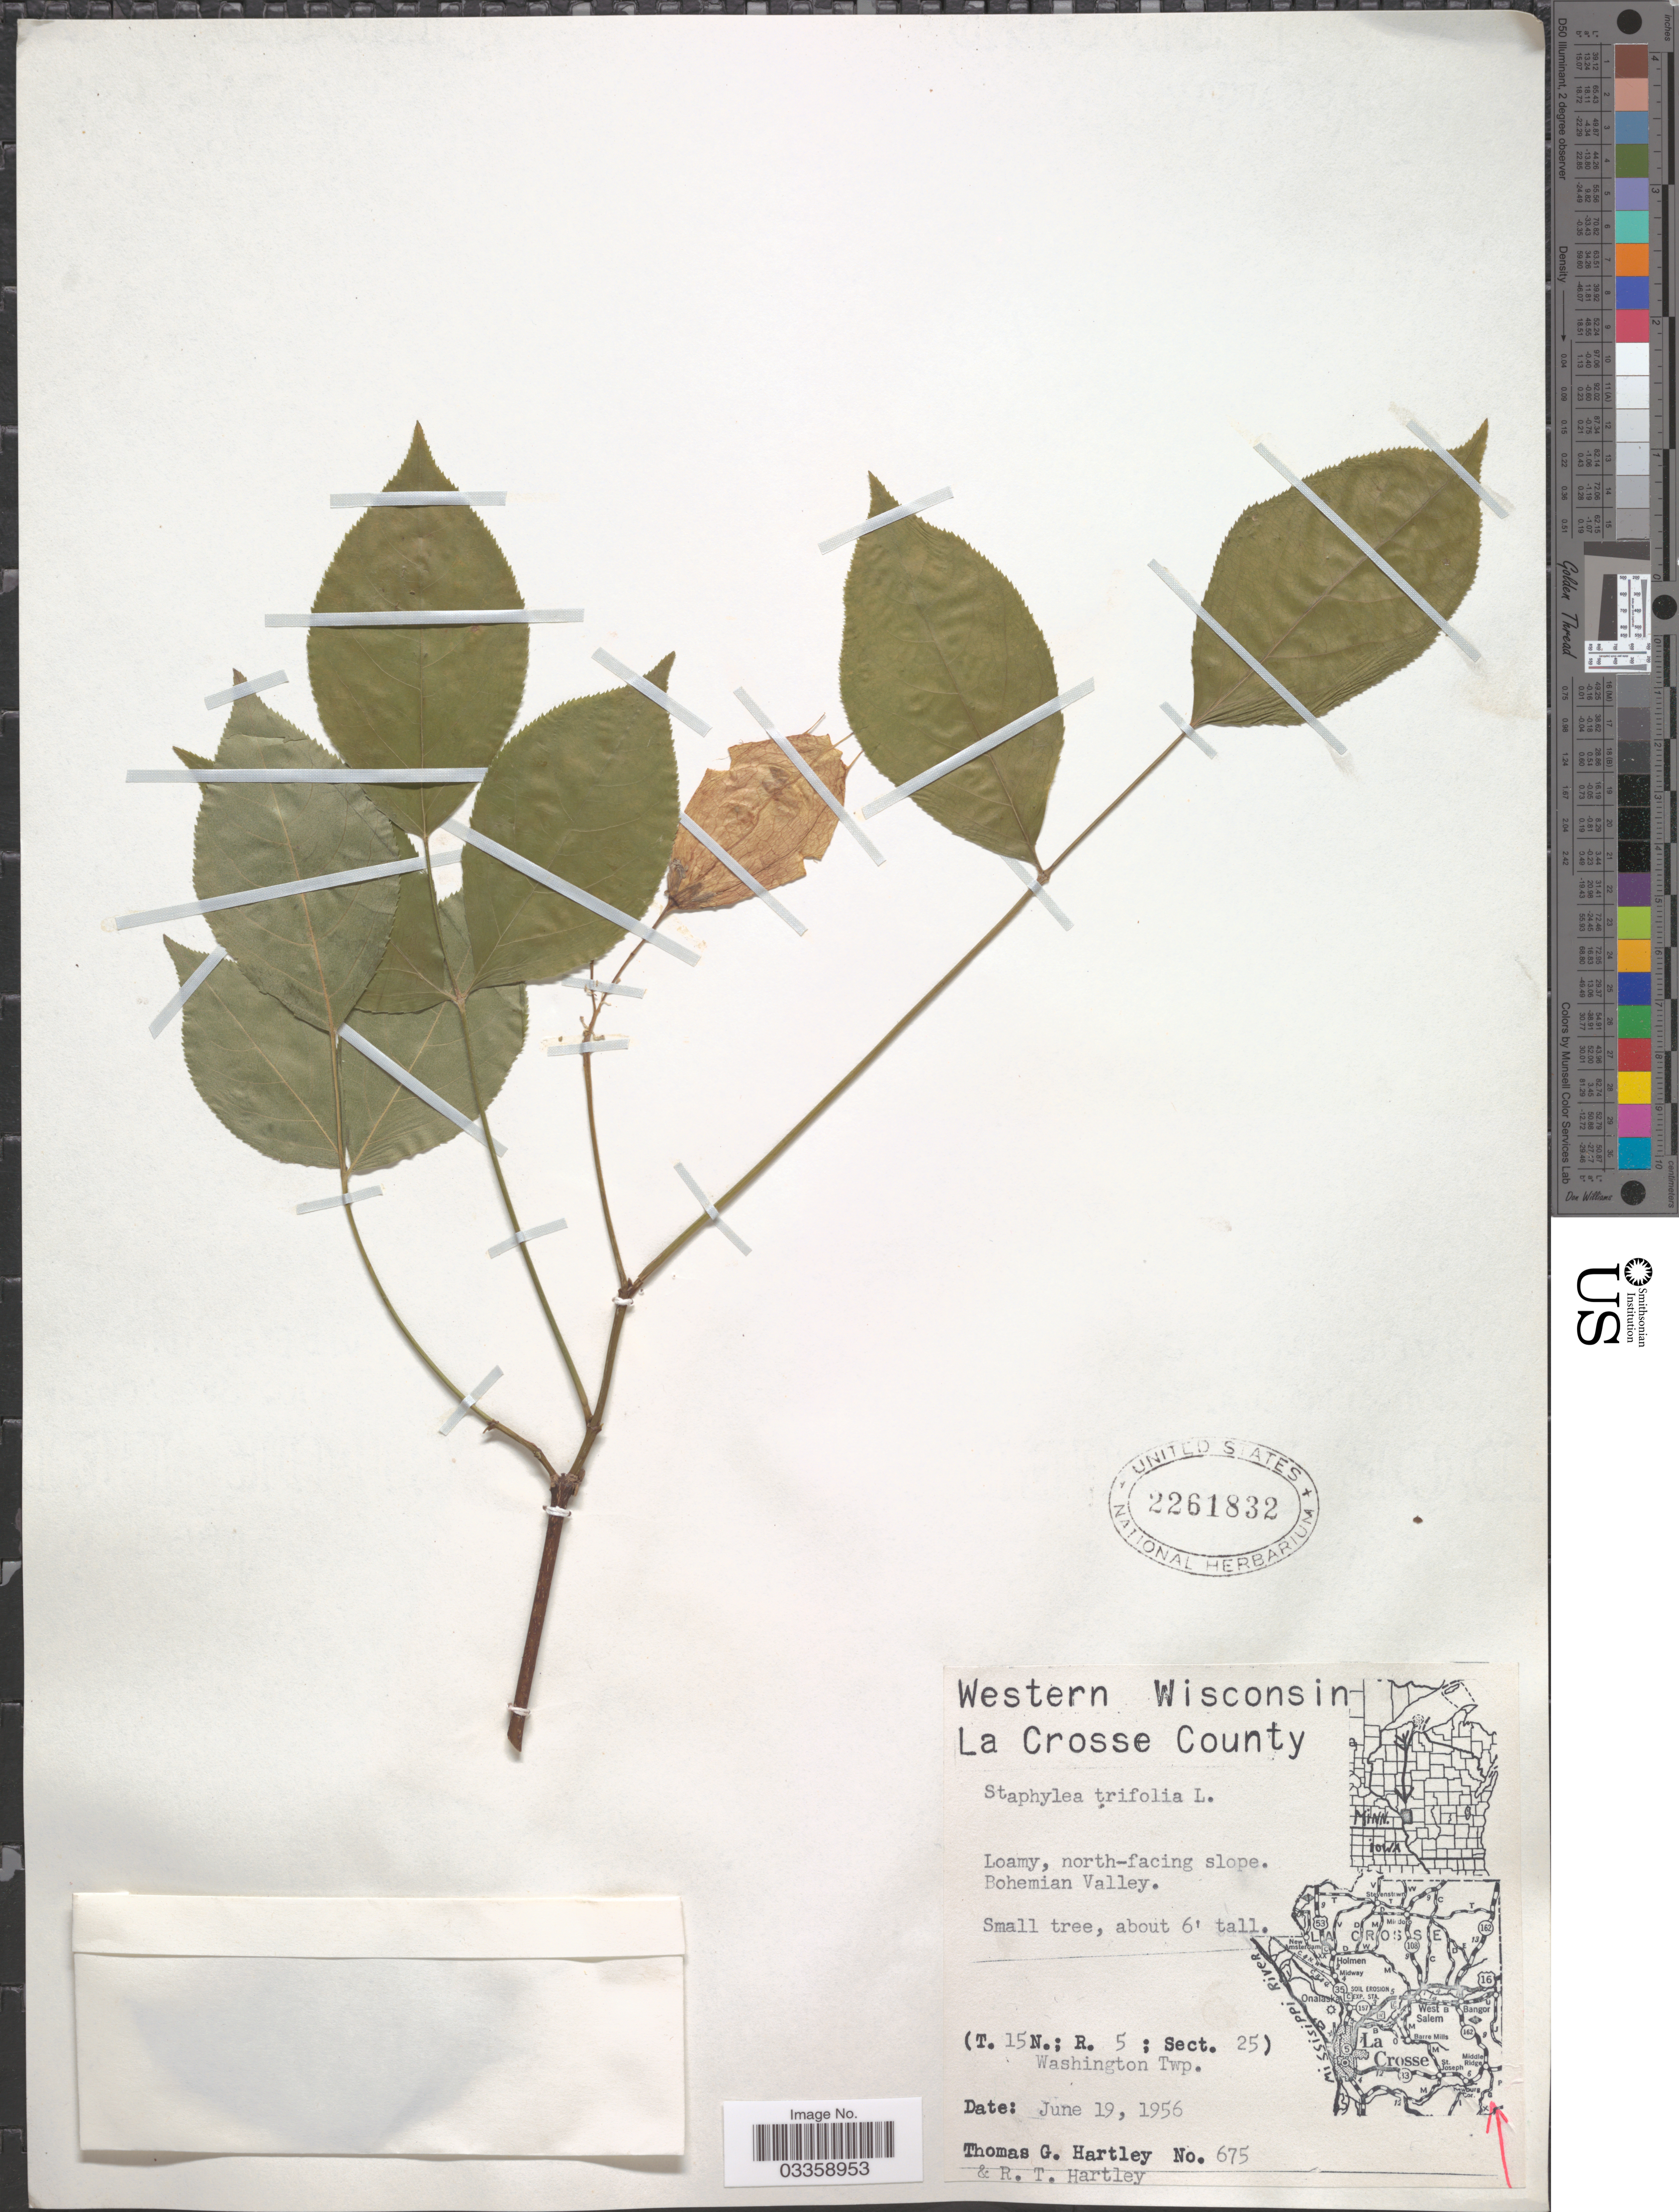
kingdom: Plantae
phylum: Tracheophyta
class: Magnoliopsida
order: Crossosomatales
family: Staphyleaceae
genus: Staphylea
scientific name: Staphylea trifolia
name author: L.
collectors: T. G. Hartley & R. T. Hartley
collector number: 675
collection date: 1956-06-19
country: United States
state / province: Wisconsin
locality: Western Wisconsin. La Crosse County. North-facing slope. Bohemian Valley. (T. 15N.; R. 5; Sect. 25) Washington Twp.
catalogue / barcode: US 2261832